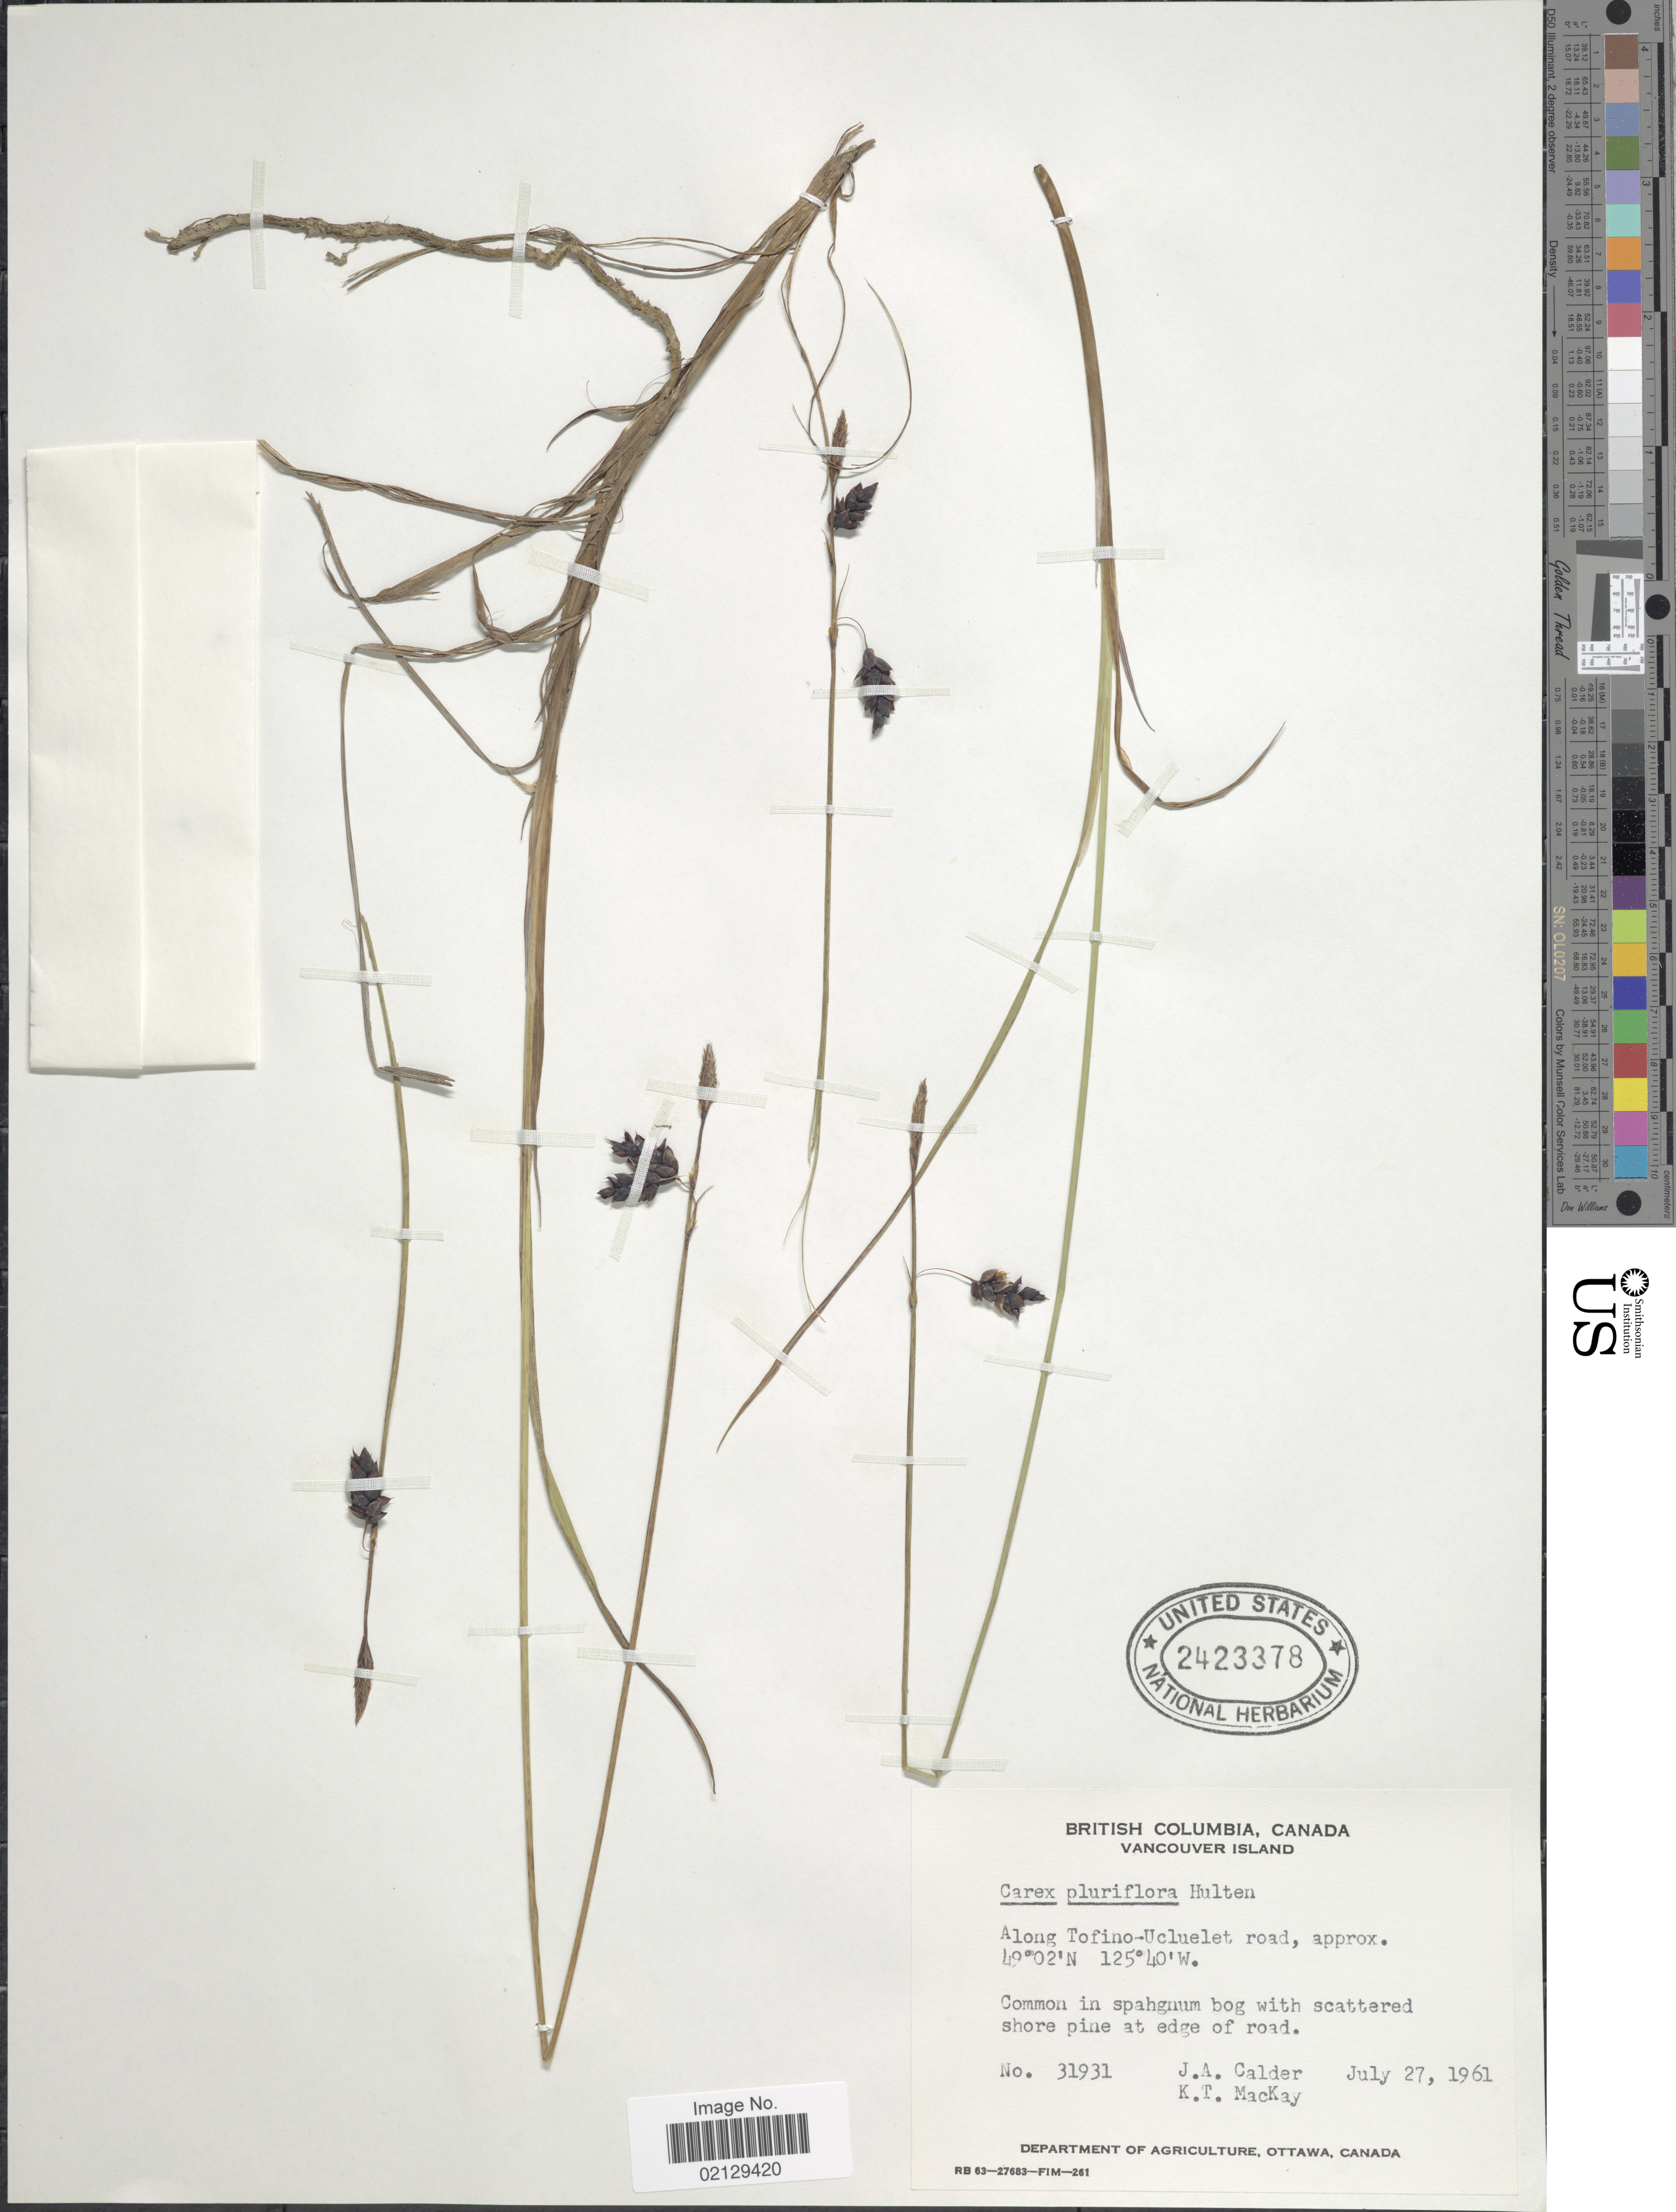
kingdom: Plantae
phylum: Tracheophyta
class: Liliopsida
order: Poales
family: Cyperaceae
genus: Carex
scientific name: Carex pluriflora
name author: Hultén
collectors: J. A. Calder & K. T. Mackay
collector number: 31931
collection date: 1961-07-27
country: Canada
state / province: British Columbia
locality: Vancouver Island, Canada, Along Tofino-Ucluelet road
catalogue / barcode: US 2423378